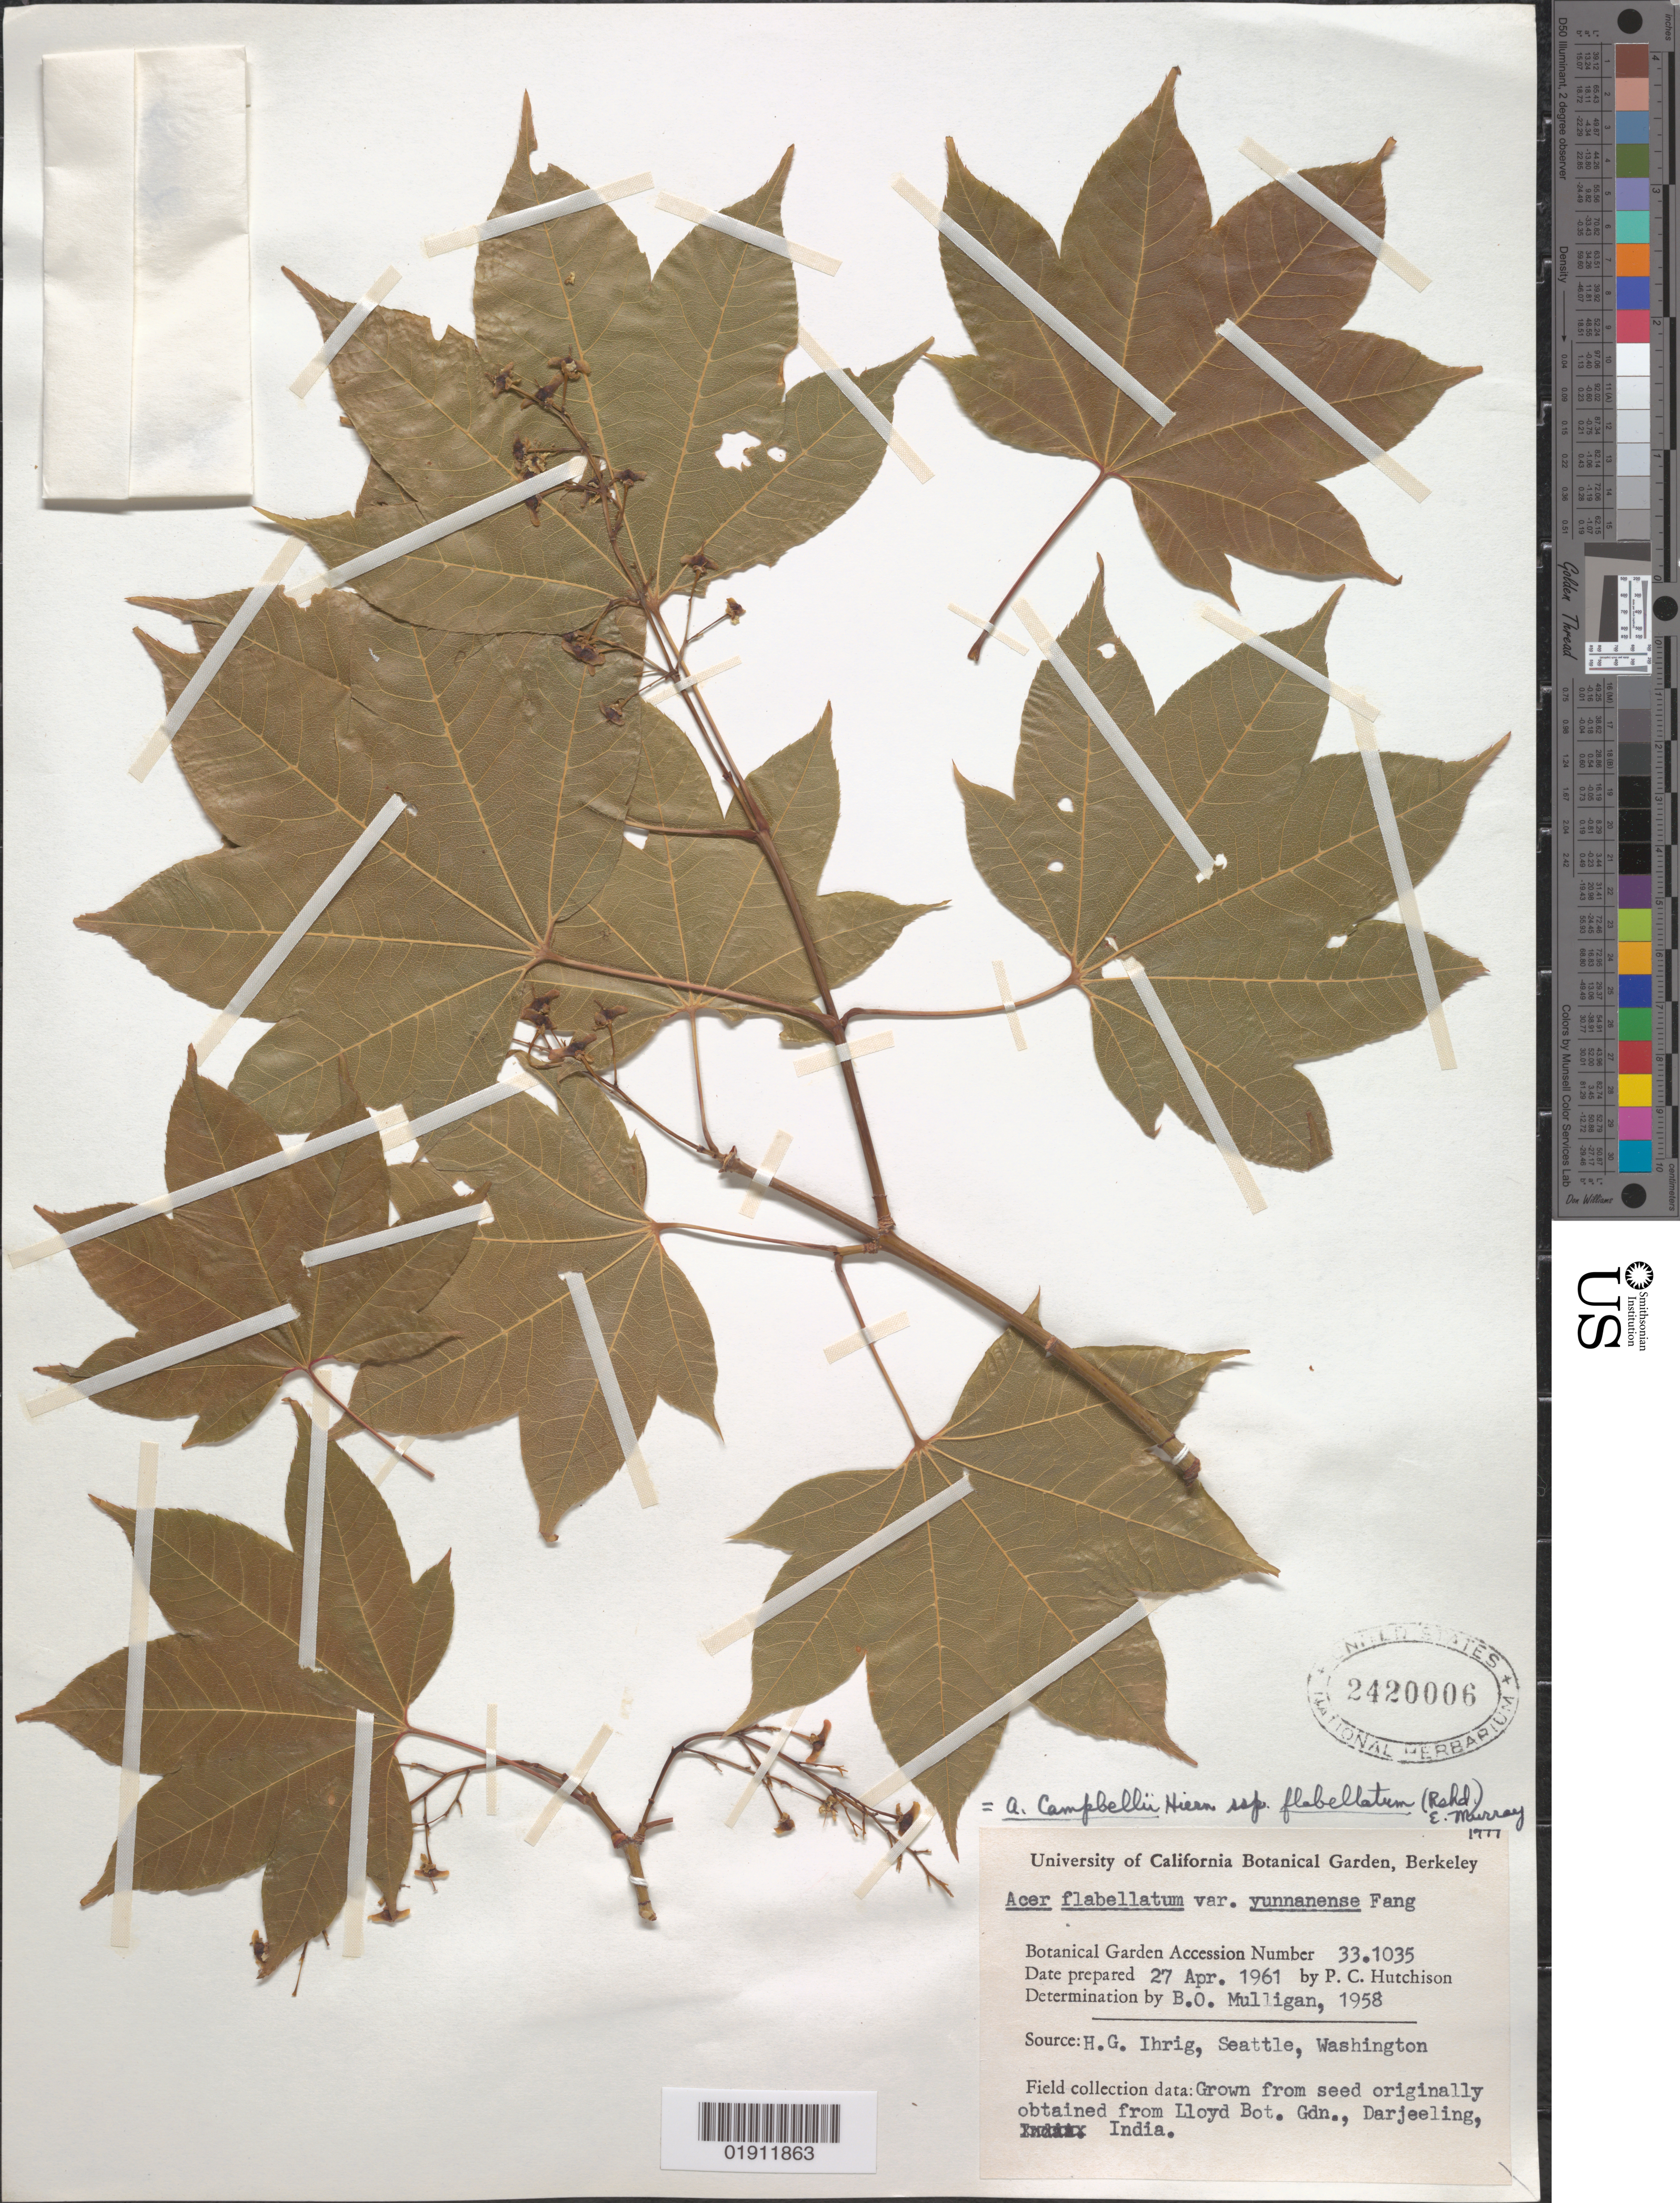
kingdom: Plantae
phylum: Tracheophyta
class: Magnoliopsida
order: Sapindales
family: Sapindaceae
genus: Acer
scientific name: Acer campbellii subsp. flabellatum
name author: (Rehder) A.E. Murray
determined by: Murray, Edward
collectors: P. Hutchinson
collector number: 331035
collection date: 1961-04-27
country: United States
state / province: California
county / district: Alameda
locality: California Botanical Garden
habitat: Cultivated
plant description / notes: Cultivated from seed originally obtained from Lloyd Botanical Garden, Darjelling, India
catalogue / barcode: US 2420006